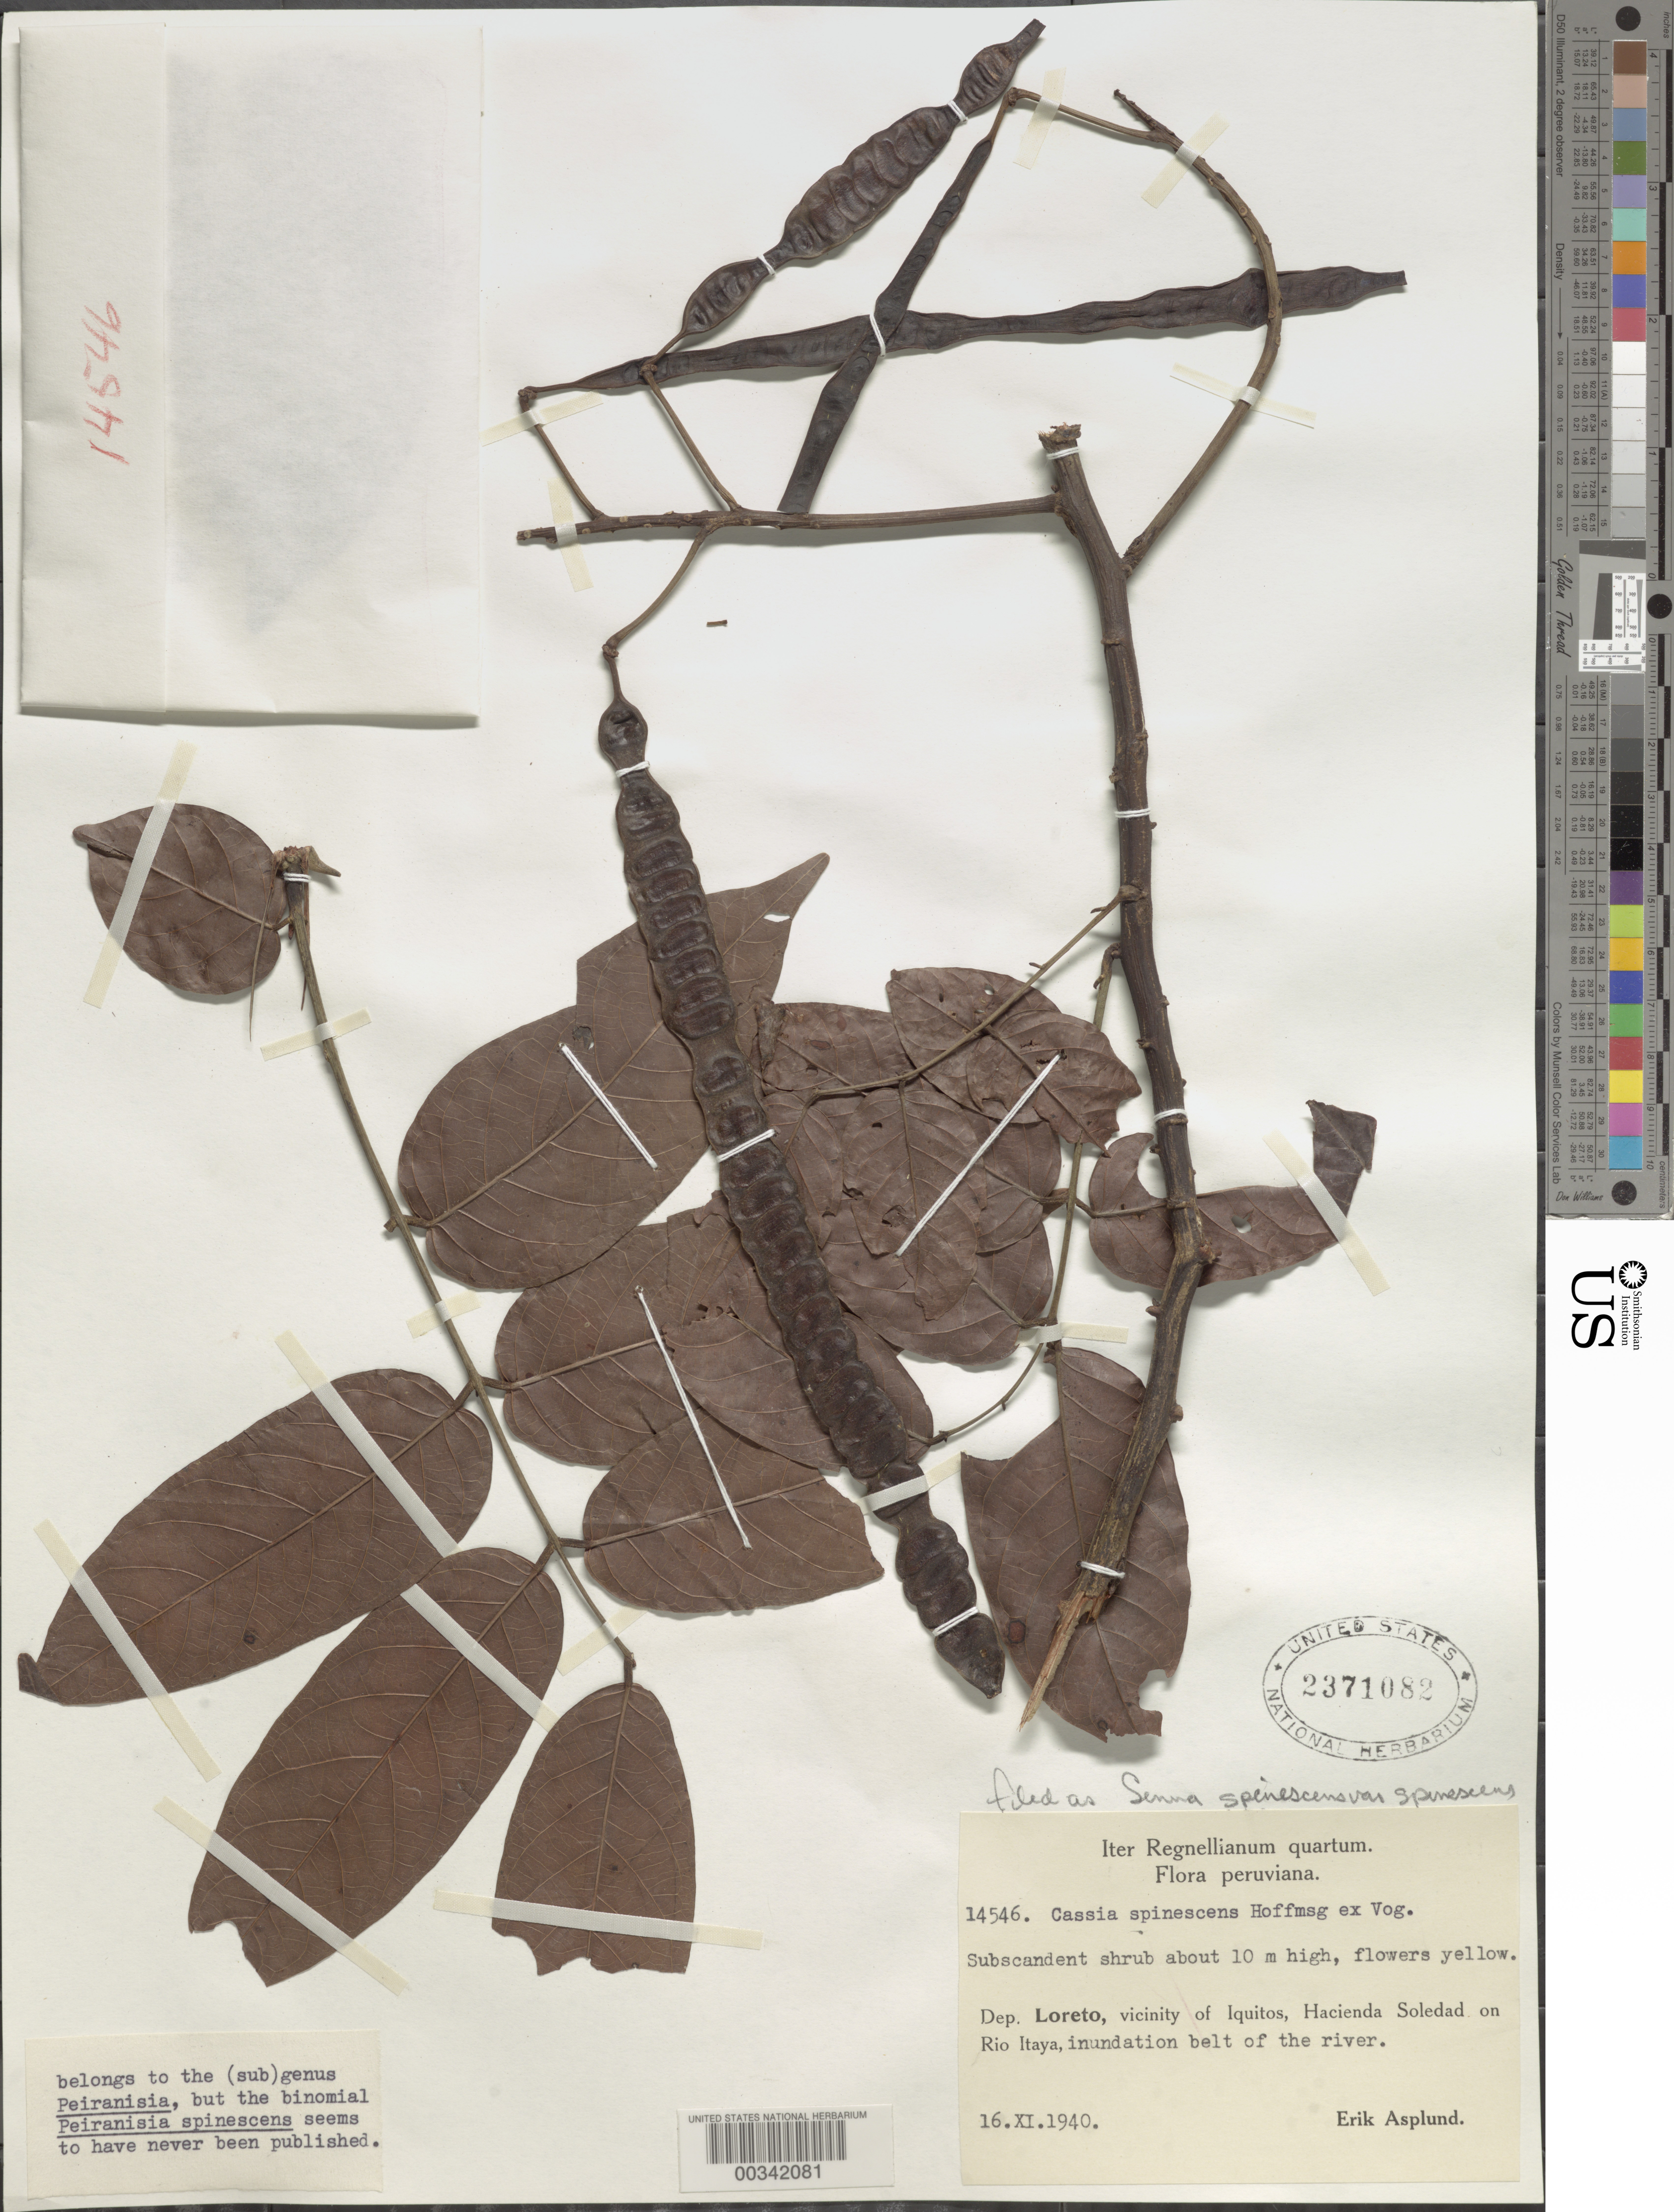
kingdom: Plantae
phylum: Tracheophyta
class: Magnoliopsida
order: Fabales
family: Fabaceae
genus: Senna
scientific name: Senna spinescens var. spinescens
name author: (Hoffmanns. ex Vogel) H.S. Irwin & Barneby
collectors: E. Asplund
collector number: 14546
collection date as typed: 16 Nov 1940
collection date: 1940-11-16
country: Peru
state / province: Loreto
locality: Vicinity of iquitos, hacienda soledad on rio itaya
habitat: Inundation belt of river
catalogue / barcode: US 2371082